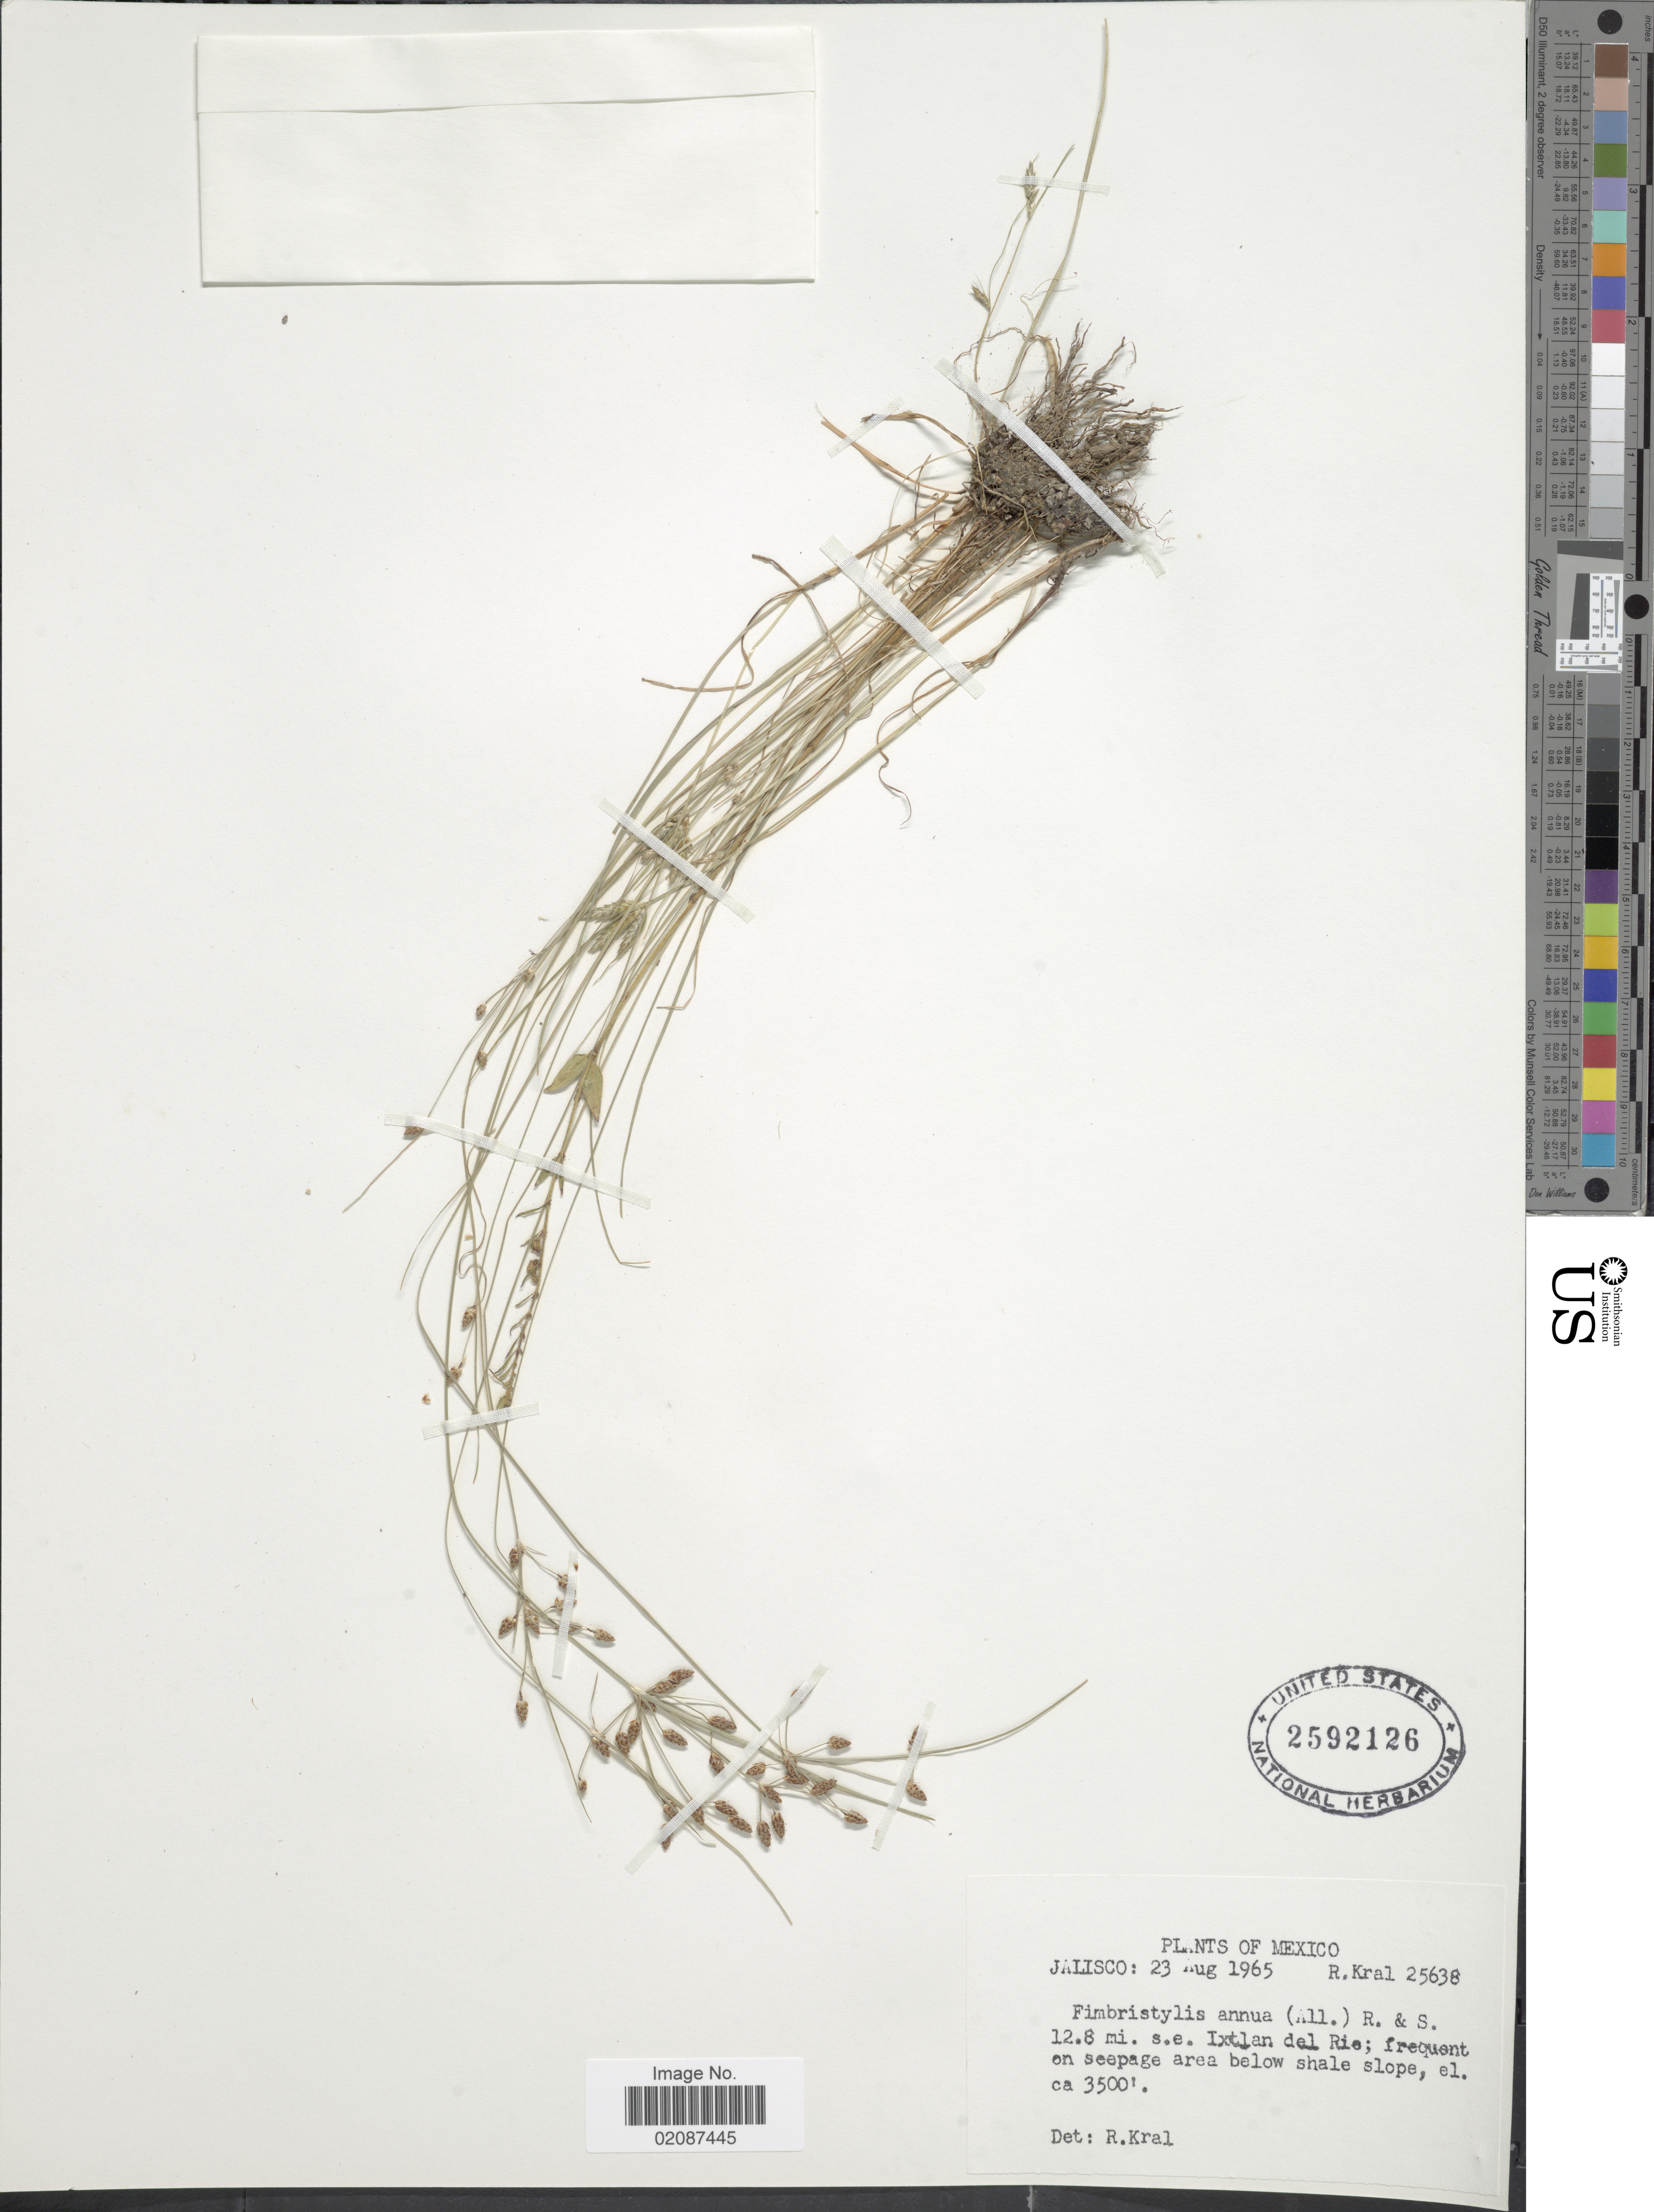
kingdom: Plantae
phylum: Tracheophyta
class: Liliopsida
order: Poales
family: Cyperaceae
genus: Fimbristylis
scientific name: Fimbristylis annua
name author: (All.) Roem. & Schult.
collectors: R. Kral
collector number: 25638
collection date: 1965-08-23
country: Mexico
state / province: Jalisco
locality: Jalisco, 12.8 mi. s.e. Ixtlan del Rio, area below shale slope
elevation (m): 1067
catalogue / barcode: US 2592126